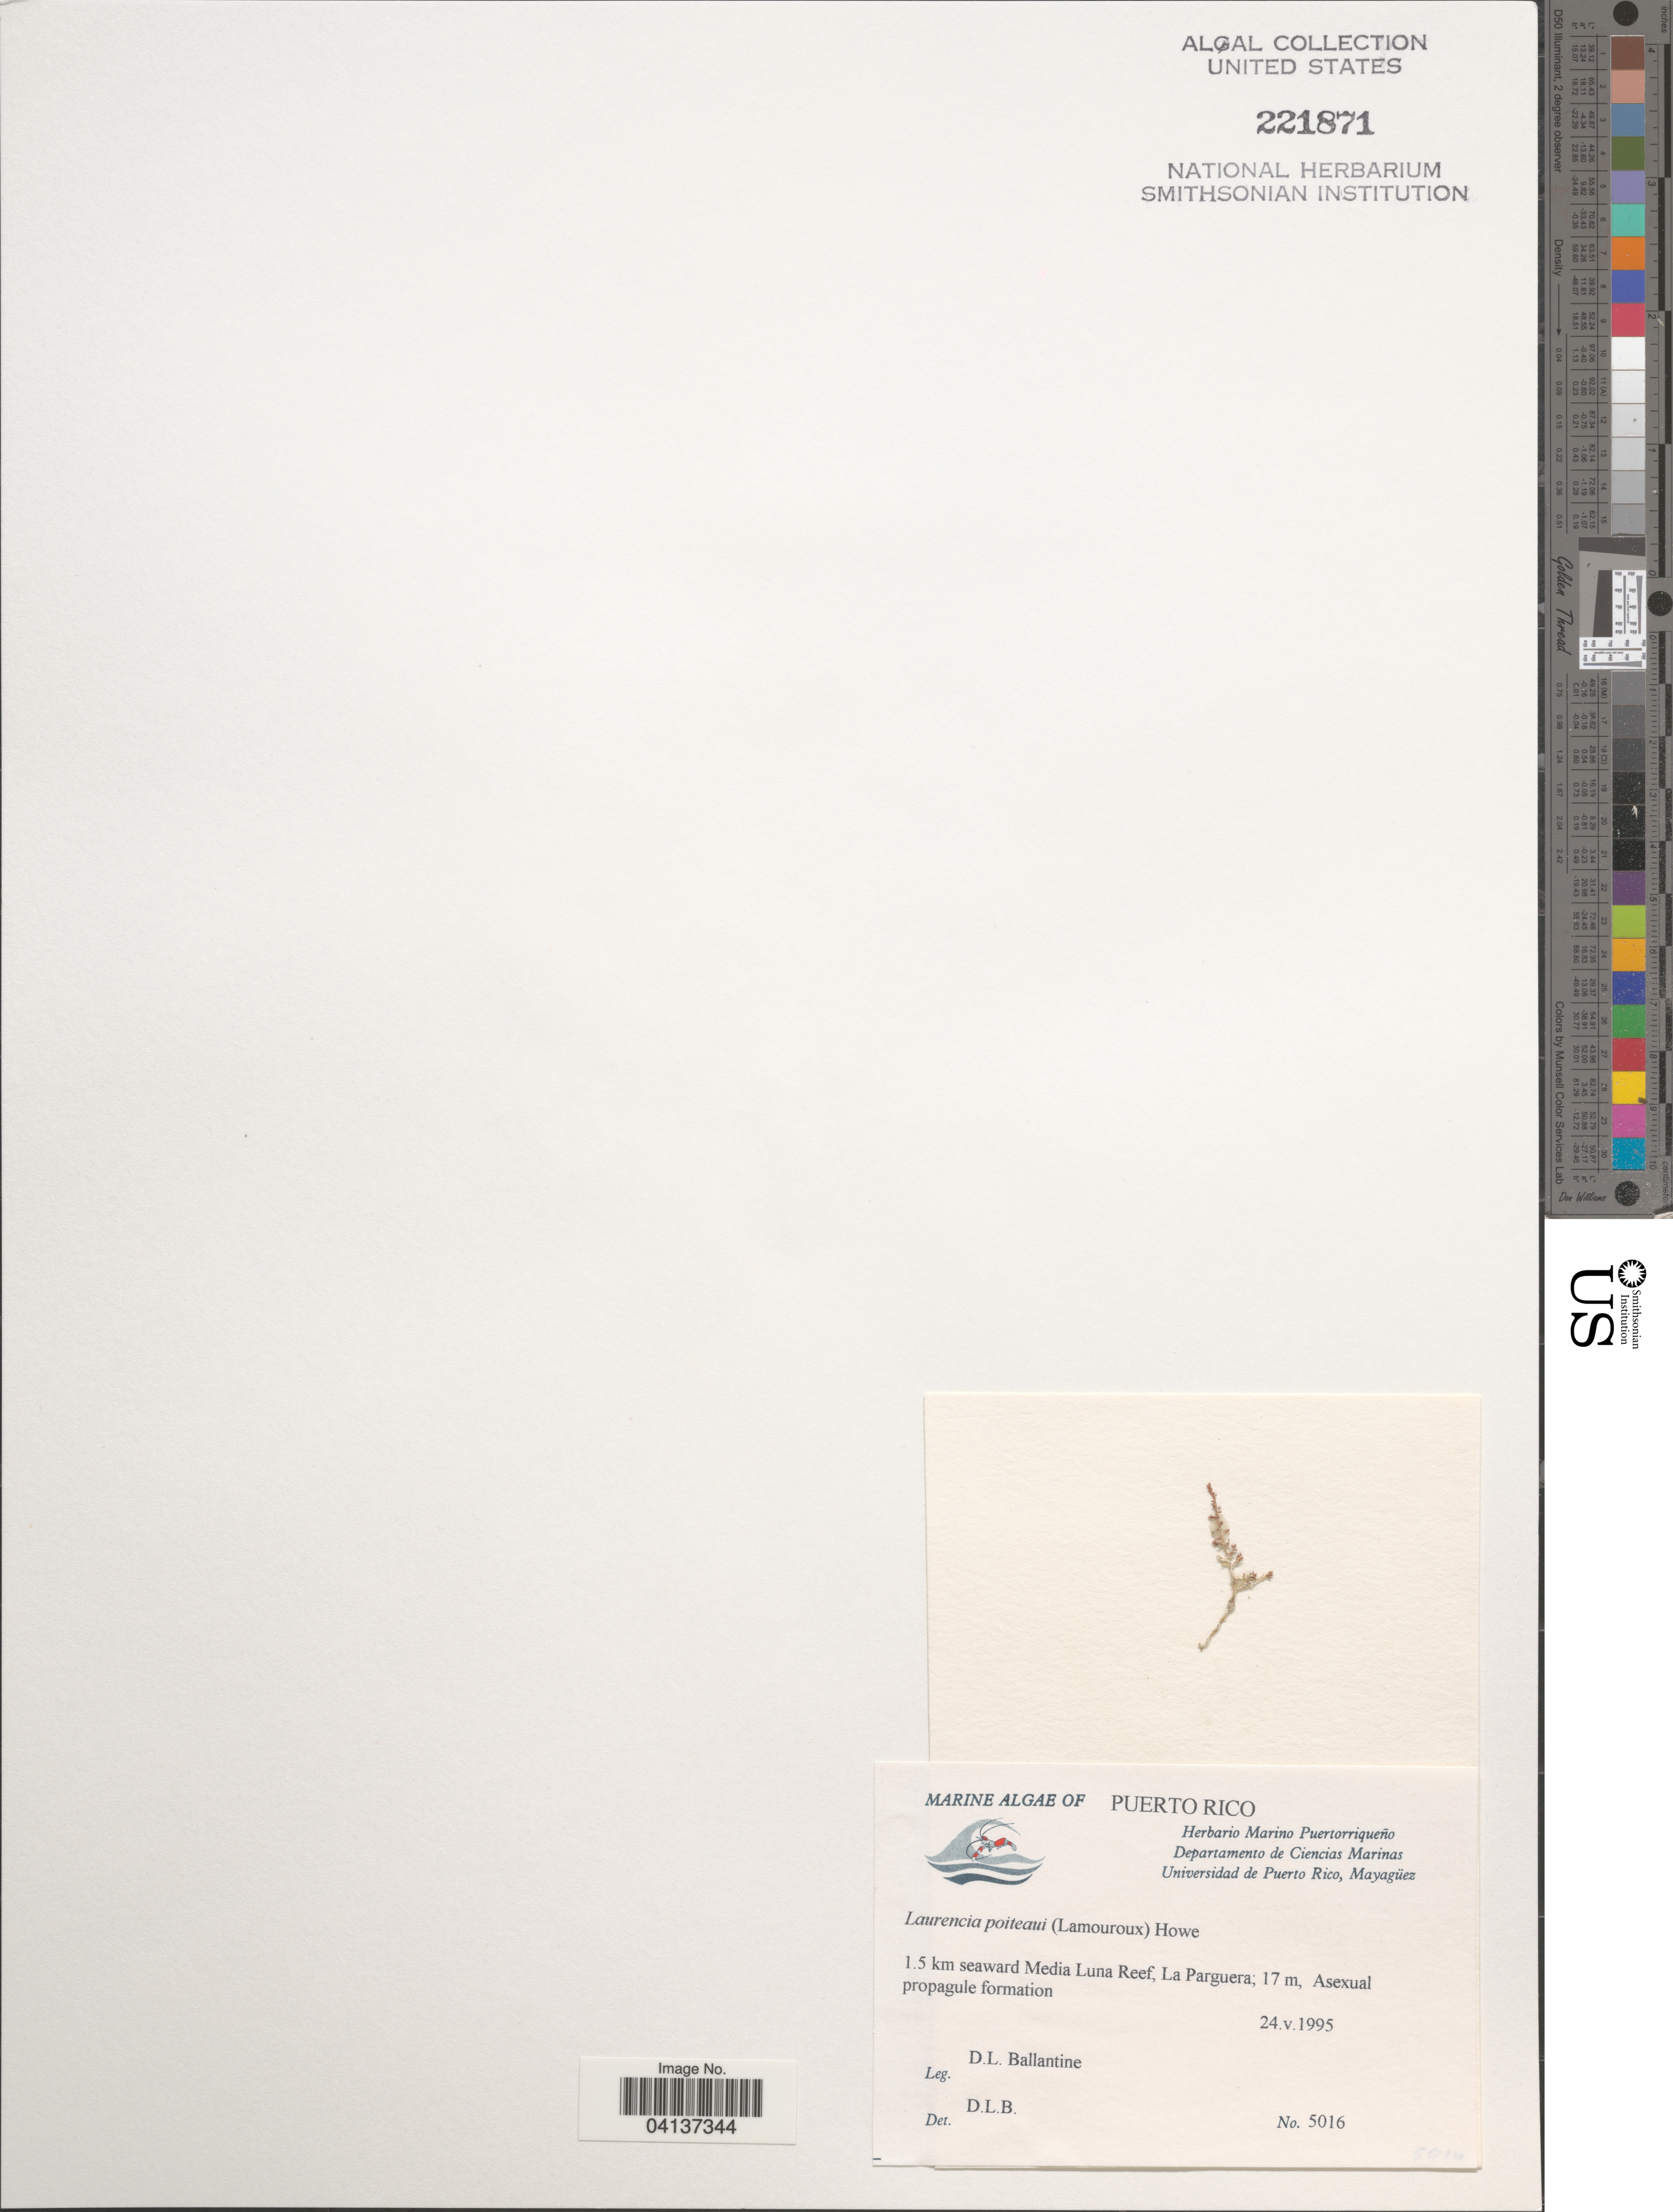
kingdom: Plantae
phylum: Rhodophyta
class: Florideophyceae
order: Ceramiales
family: Rhodomelaceae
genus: Laurencia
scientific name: Laurencia poiteaui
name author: (J.V.Lamouroux) M. Howe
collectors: D.L. Ballantine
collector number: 5016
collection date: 1995-05-24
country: Puerto Rico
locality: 1.5 km seaward Media Luna Reef, La Parguera.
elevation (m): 17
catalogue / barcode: US 221871